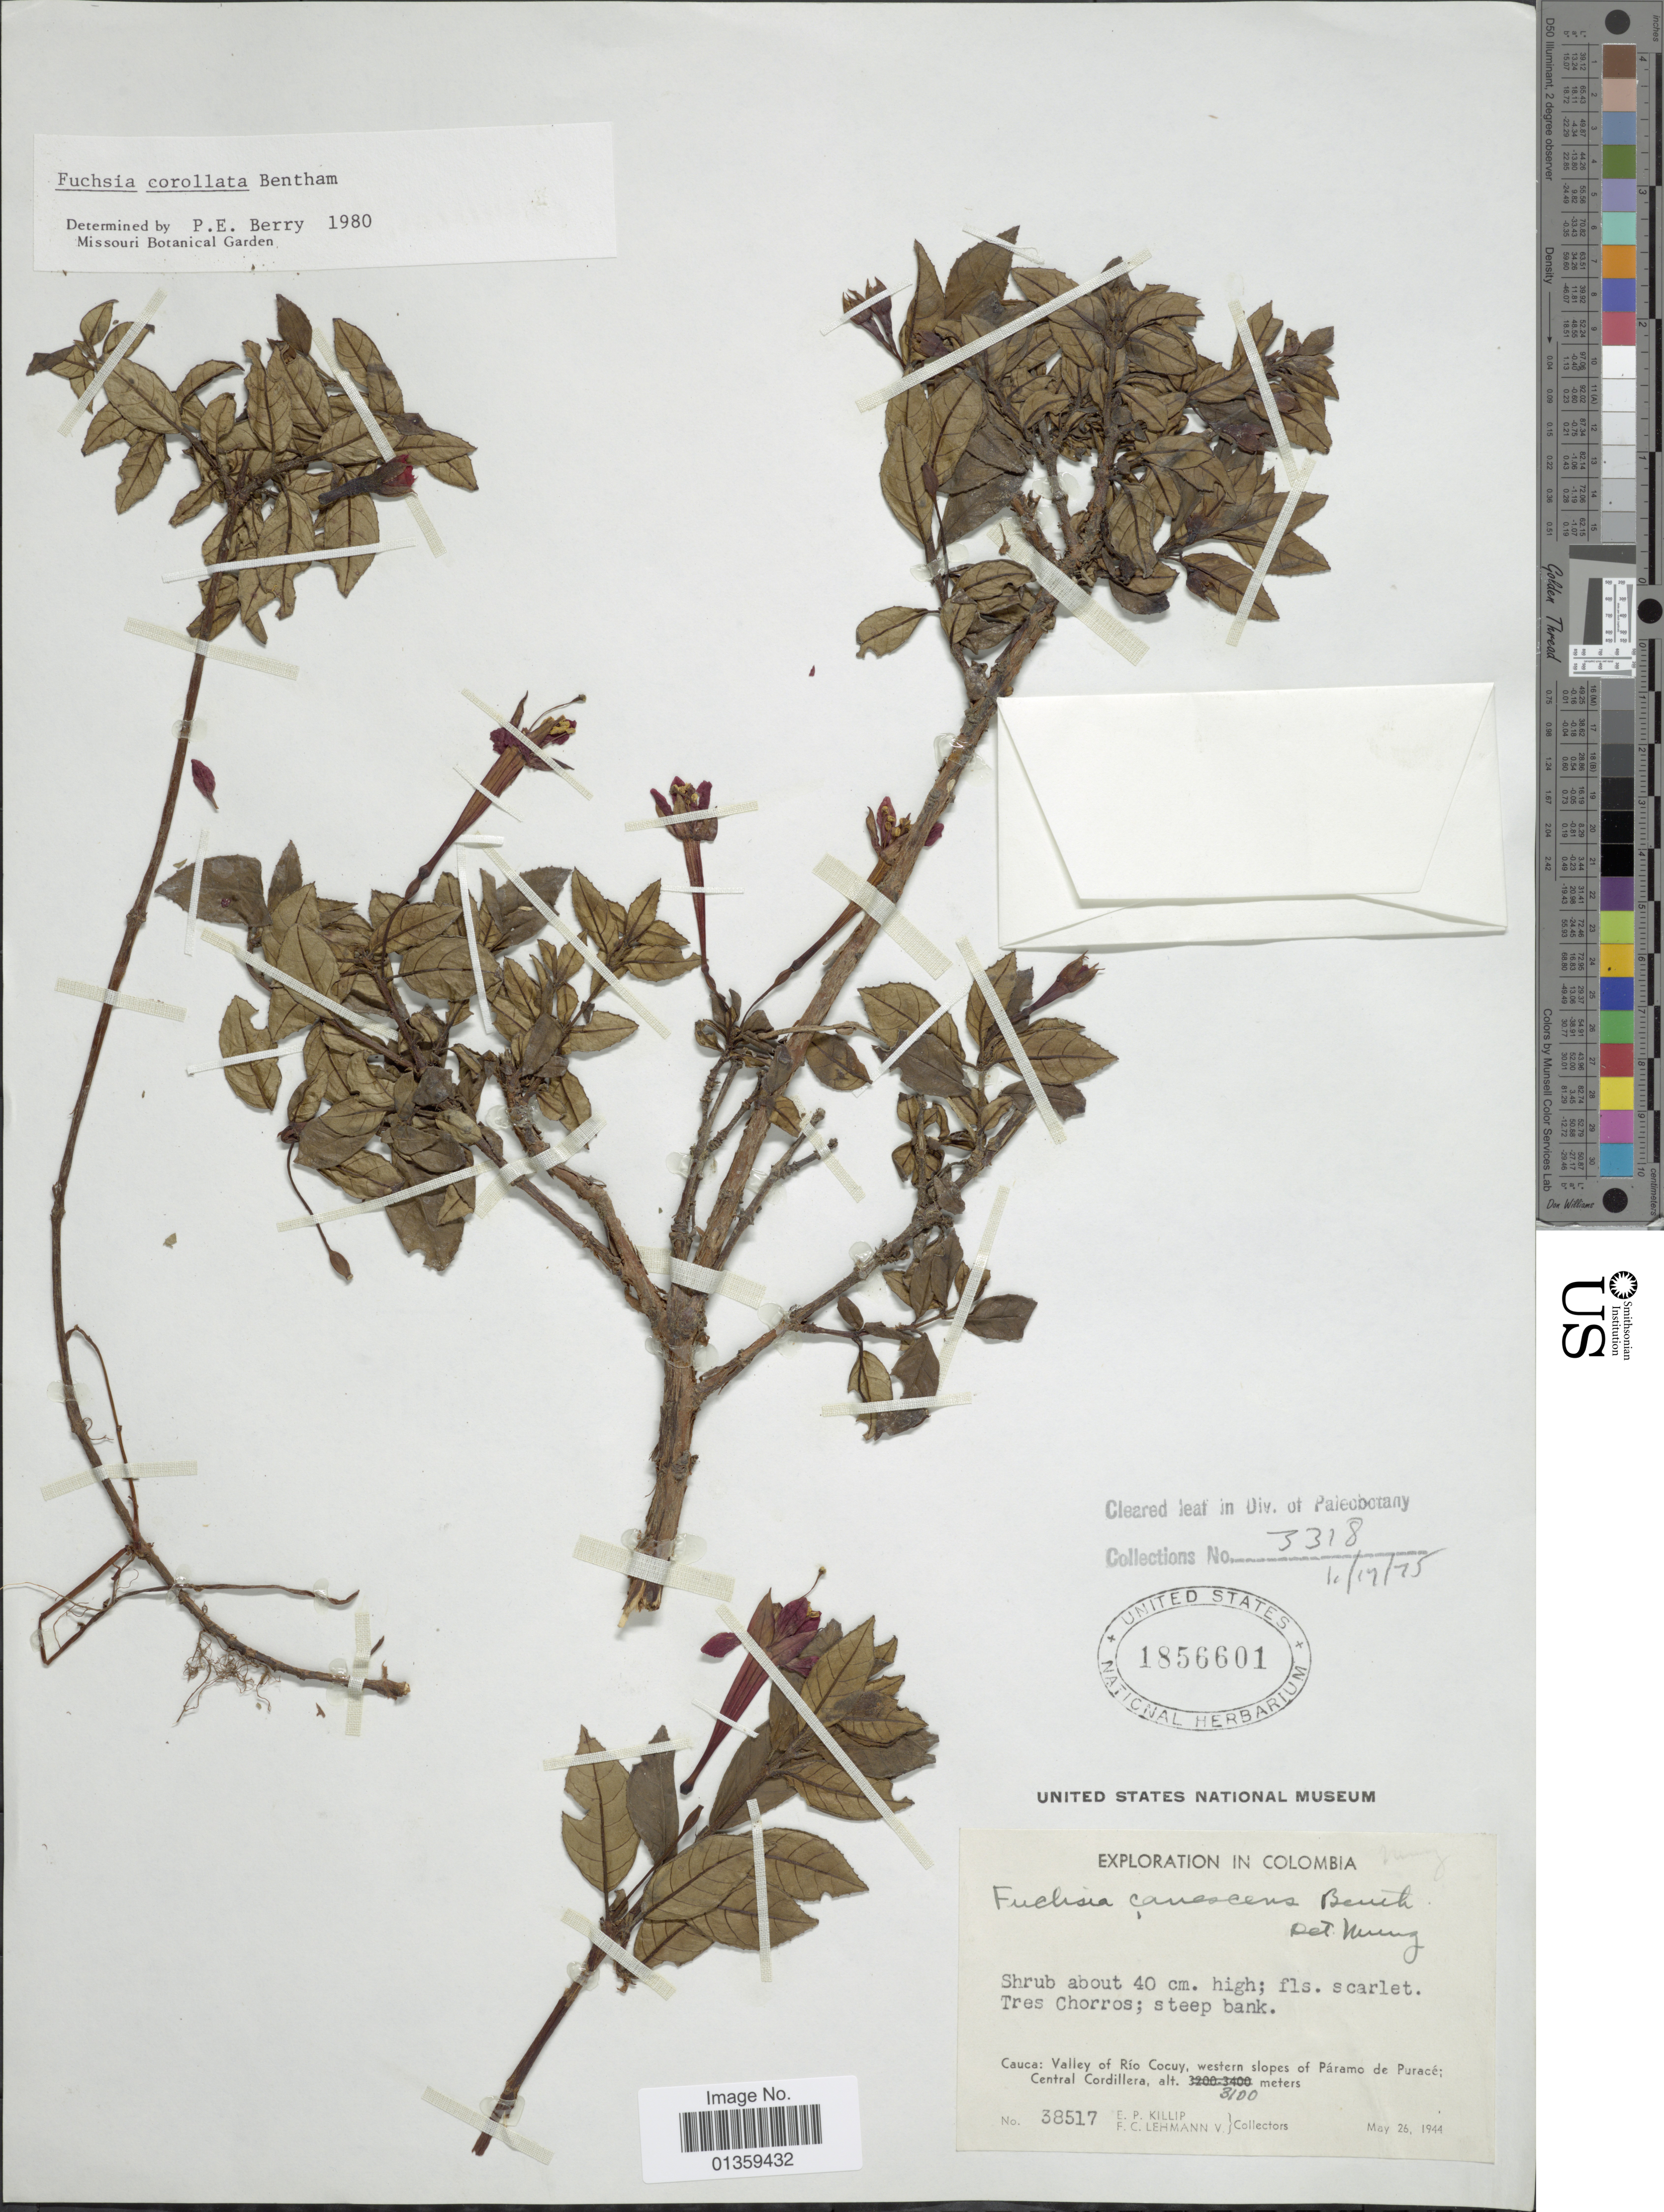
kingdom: Plantae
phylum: Tracheophyta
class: Magnoliopsida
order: Myrtales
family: Onagraceae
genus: Fuchsia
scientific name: Fuchsia corollata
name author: Benth.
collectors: E. P. Killip & F. Lehmann v.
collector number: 38517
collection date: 1944-05-26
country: Colombia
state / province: Cauca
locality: Valley of Río Cocuy, western slopes of Páramo de Puracé; Central Cordillera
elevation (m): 3100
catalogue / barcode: US 1856601